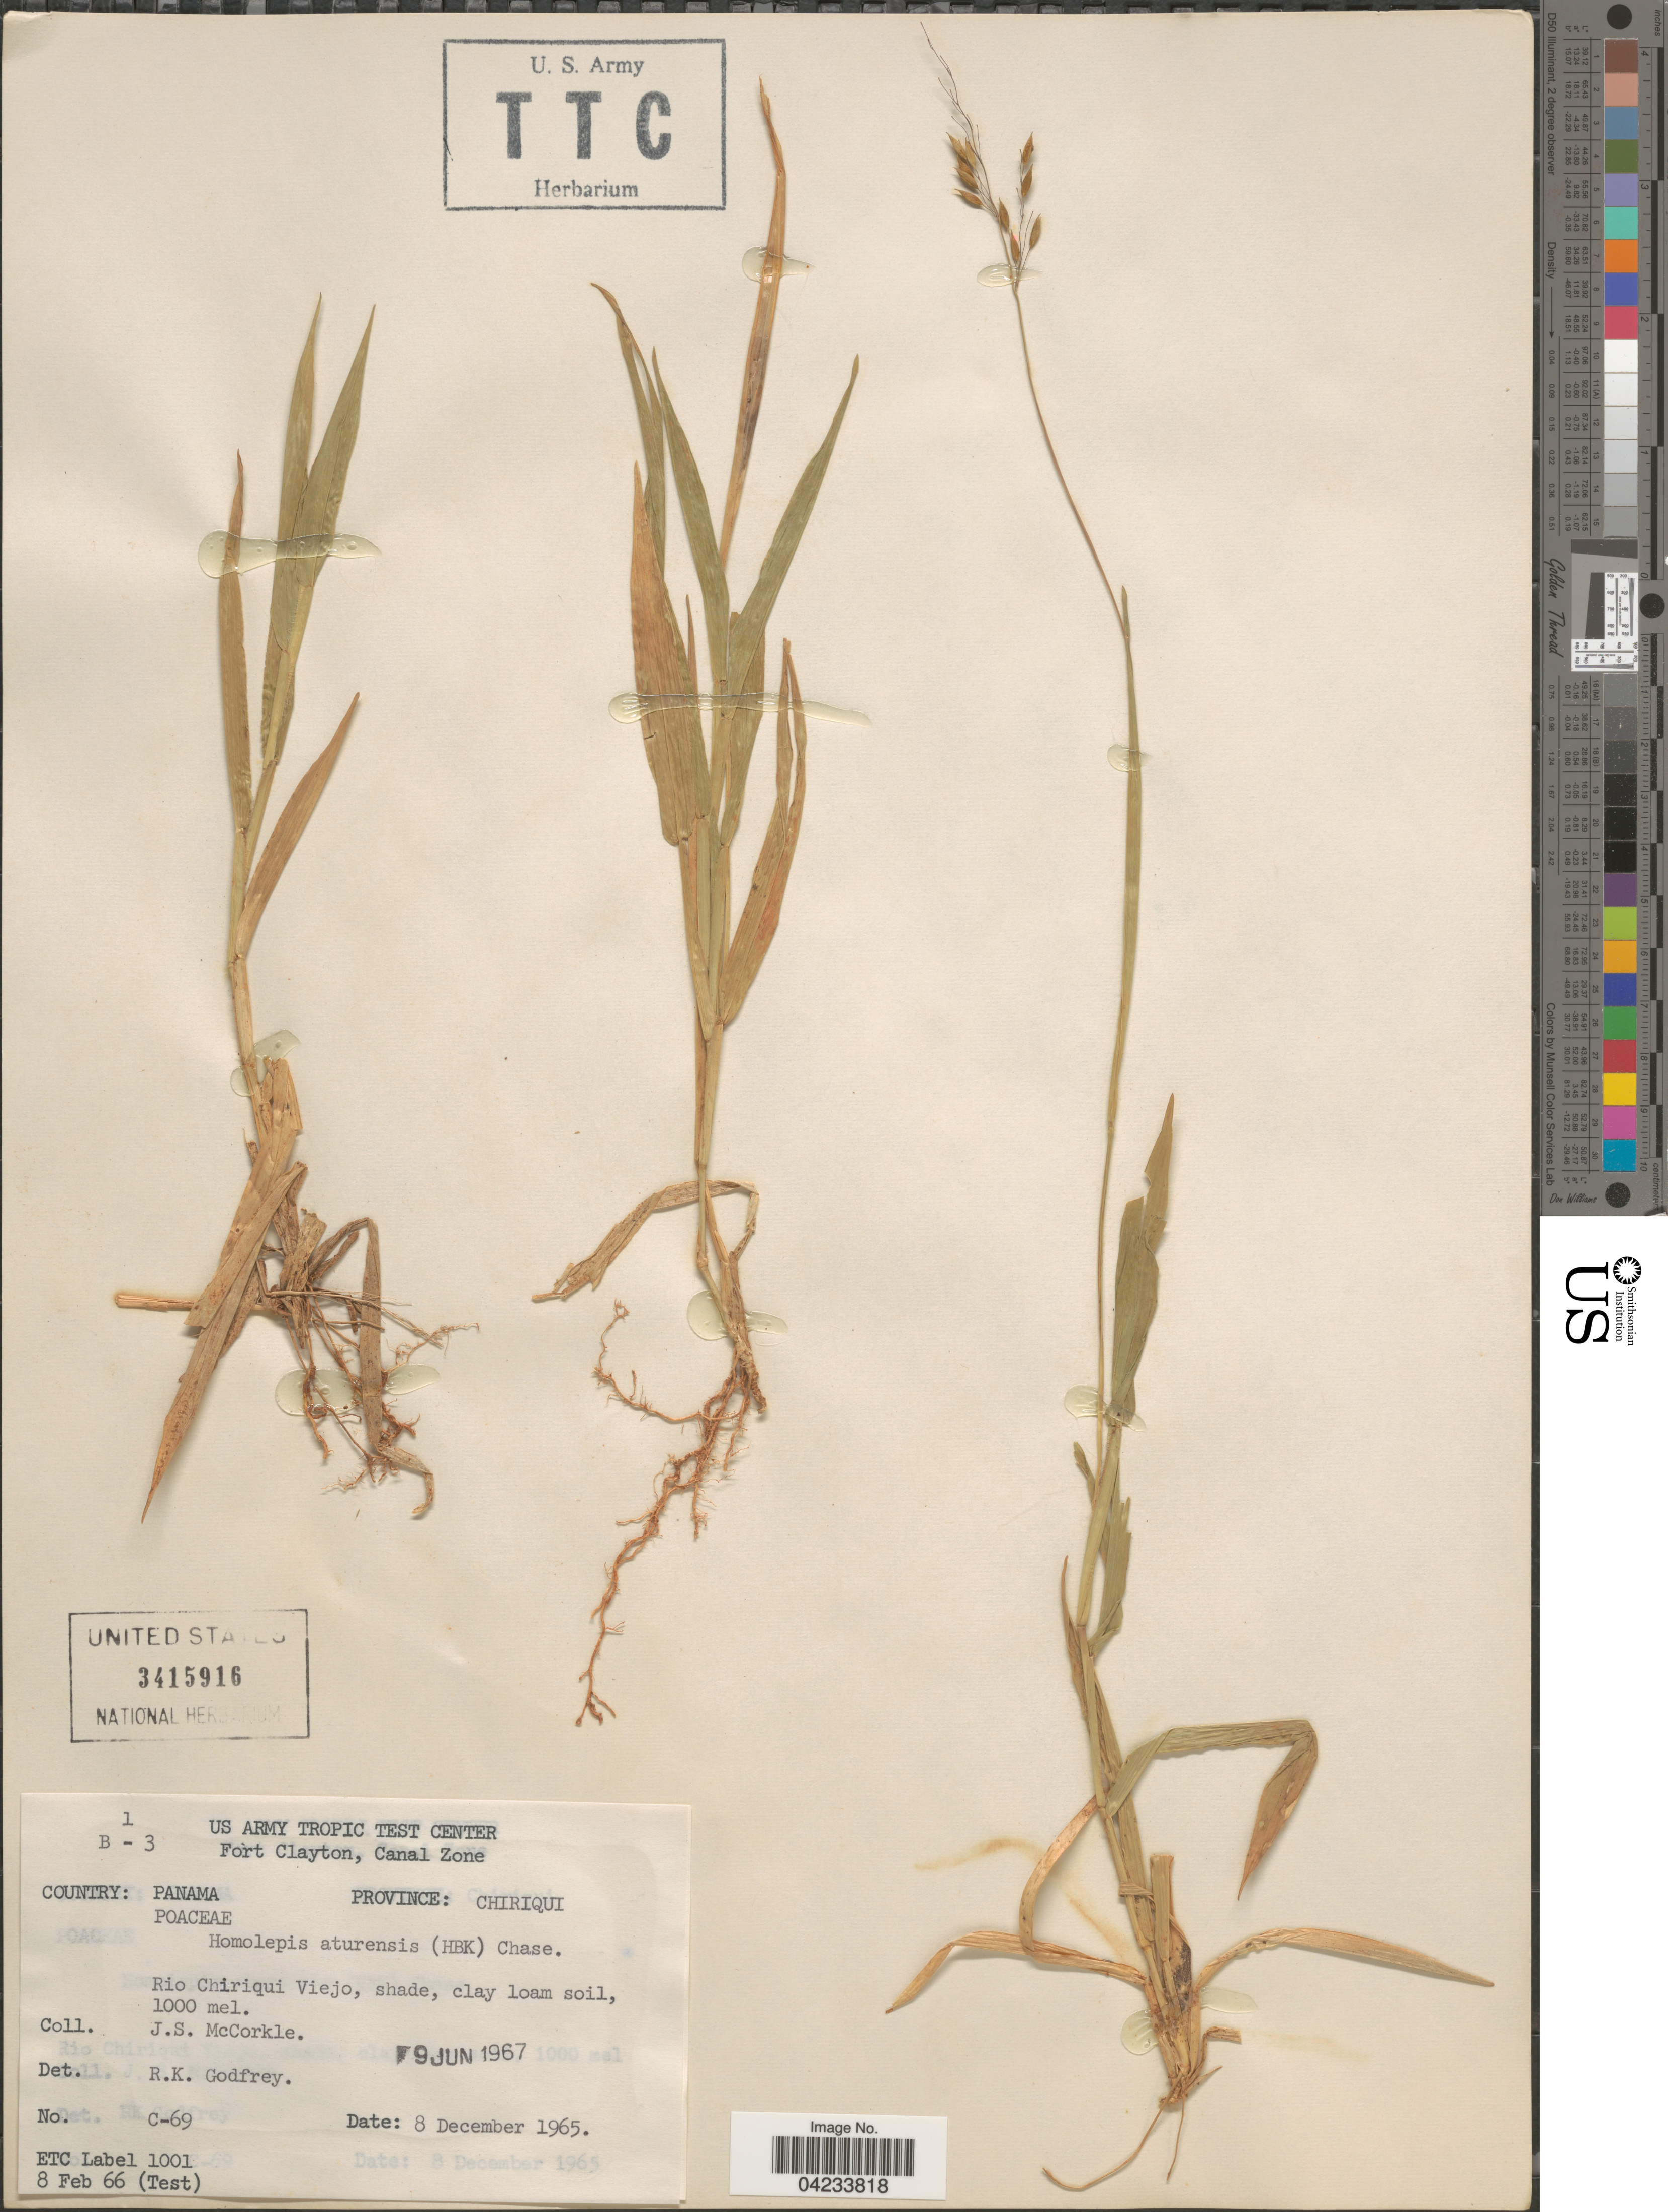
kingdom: Plantae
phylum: Tracheophyta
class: Liliopsida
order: Poales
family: Poaceae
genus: Homolepis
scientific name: Homolepis aturensis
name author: (Kunth) Chase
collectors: J. McCorkle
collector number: C-69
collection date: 1965-12-08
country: Panama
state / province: Chiriqui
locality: Fort Clayton, Canal Zone. Province: Chiriqui. Rio Chiriqui Viejo.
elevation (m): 1000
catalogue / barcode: US 3415916